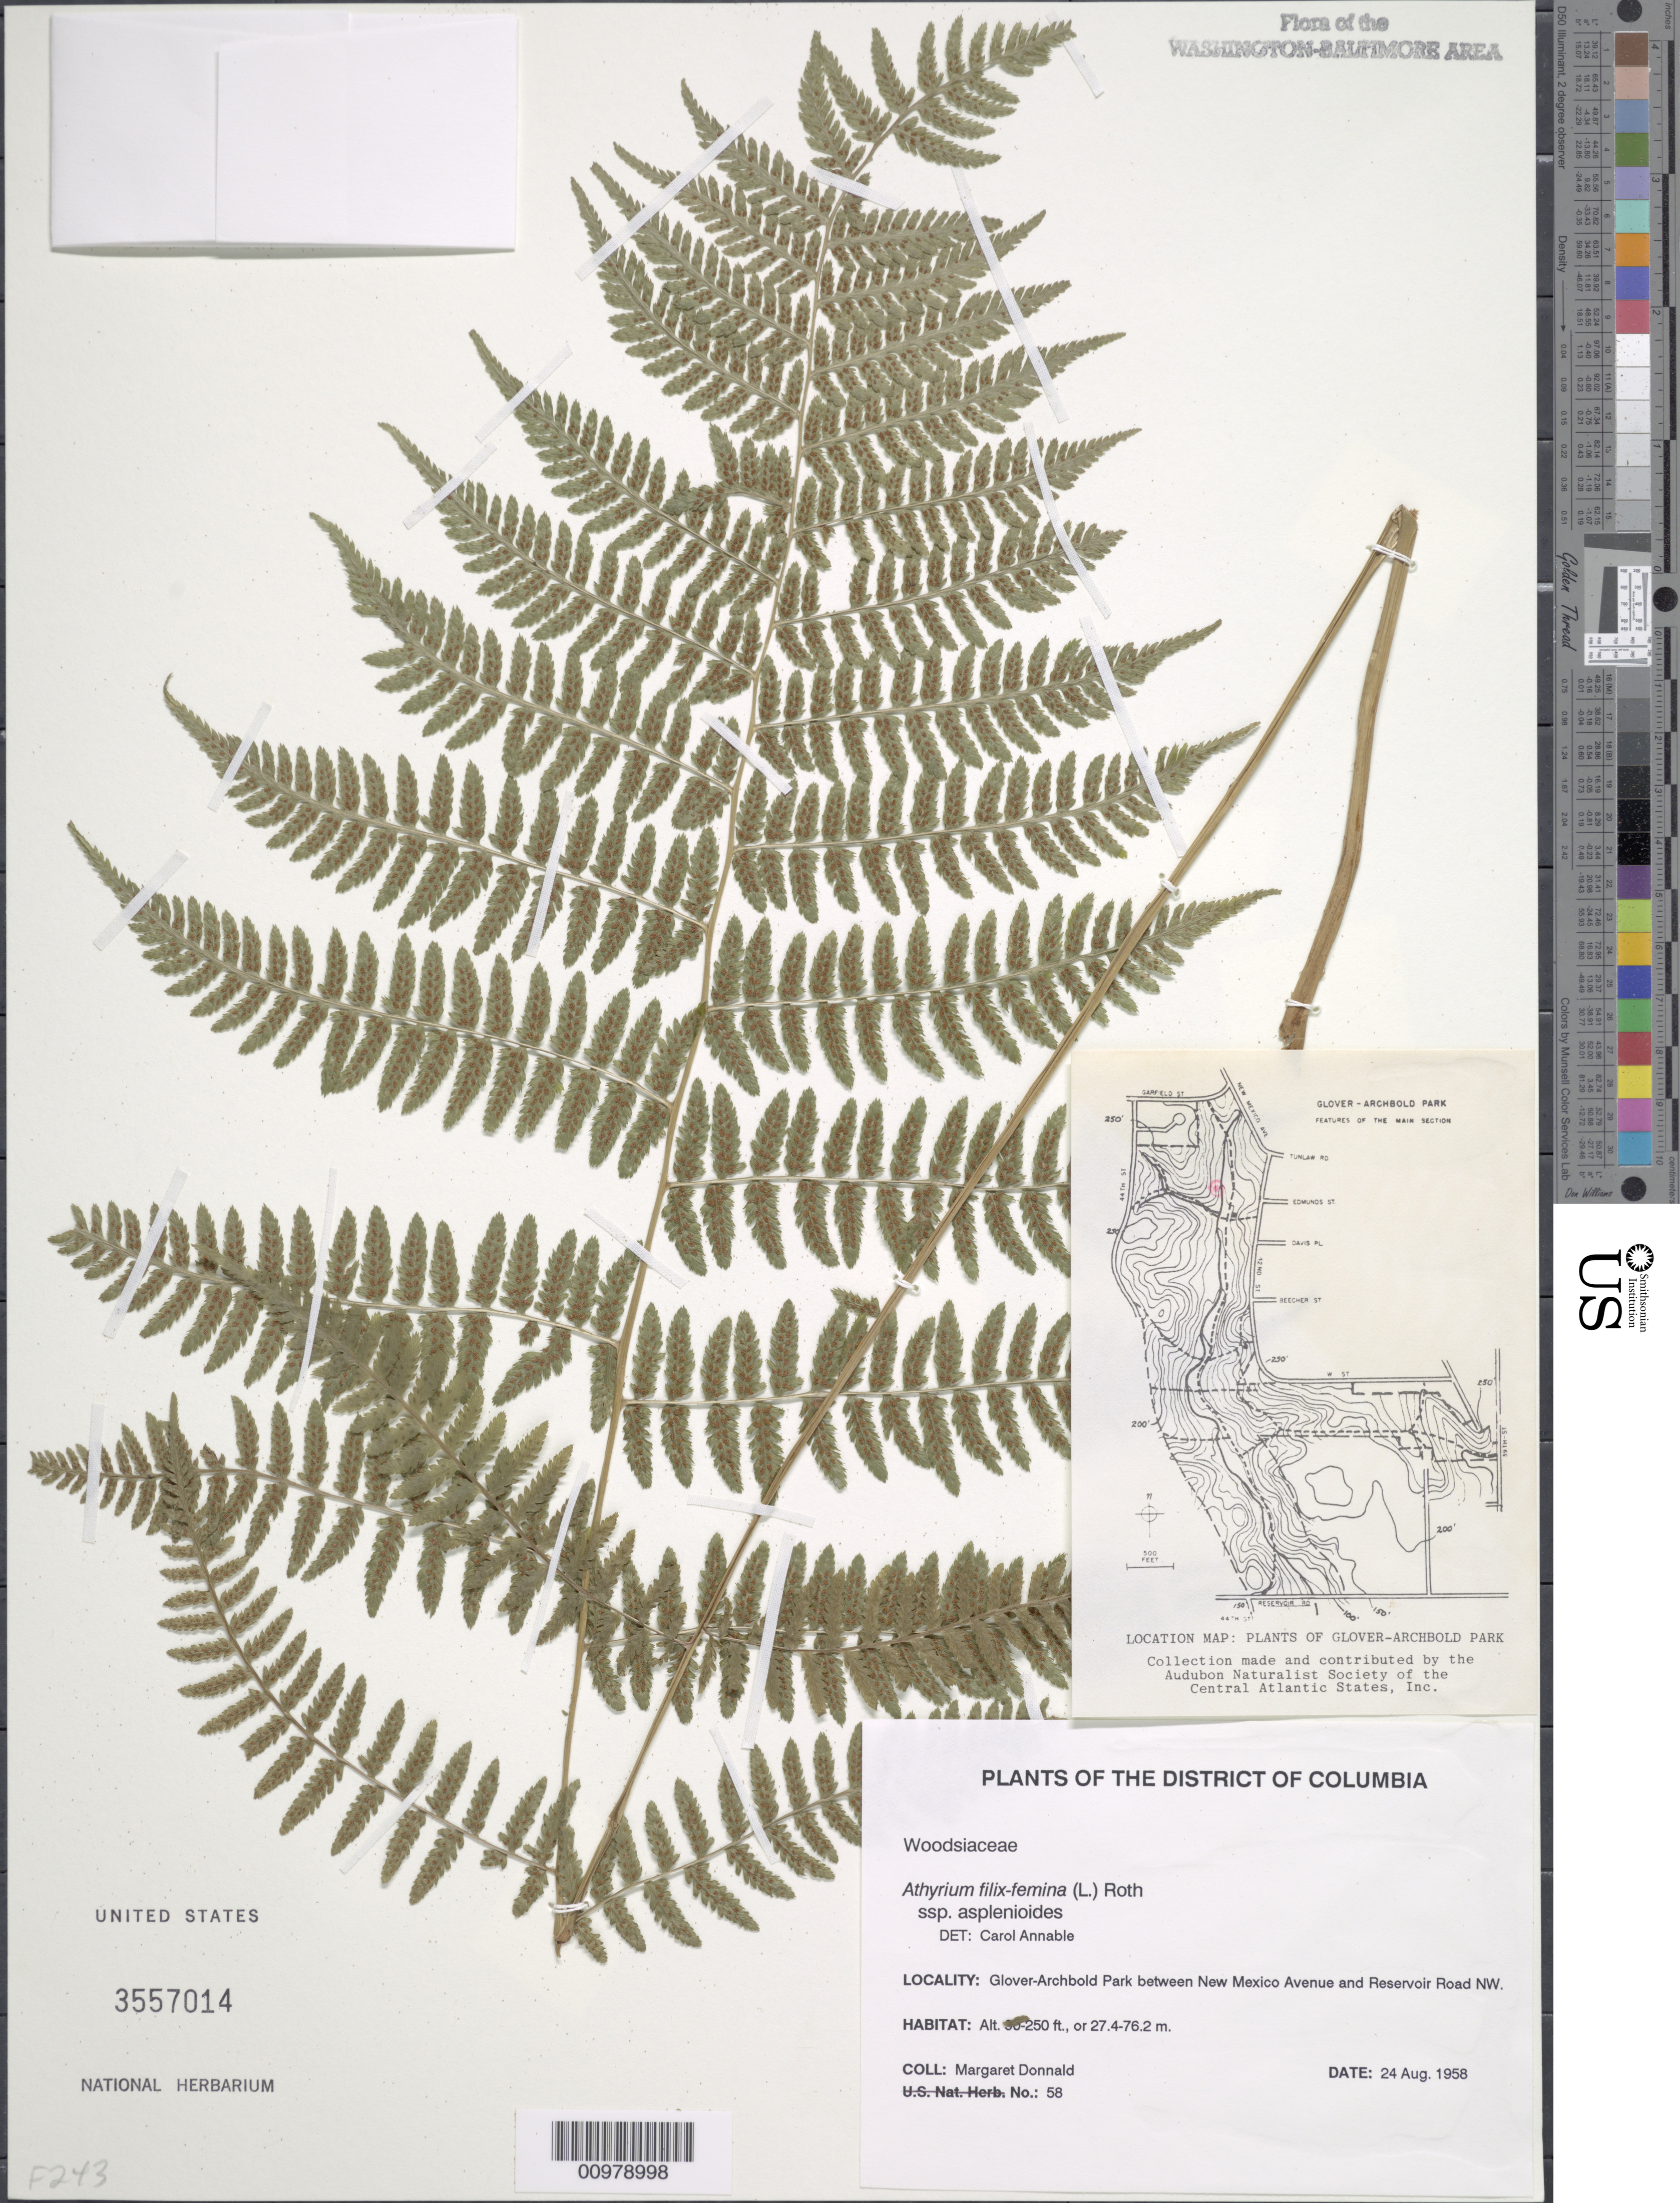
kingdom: Plantae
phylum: Tracheophyta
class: Polypodiopsida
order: Polypodiales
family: Athyriaceae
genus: Athyrium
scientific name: Athyrium filix-femina var. asplenioides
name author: (Michx.) Farw.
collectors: M. Donnald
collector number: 58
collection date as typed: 24 Aug 1958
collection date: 1958-08-24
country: United States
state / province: District of Columbia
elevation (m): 27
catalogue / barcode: US 3557014